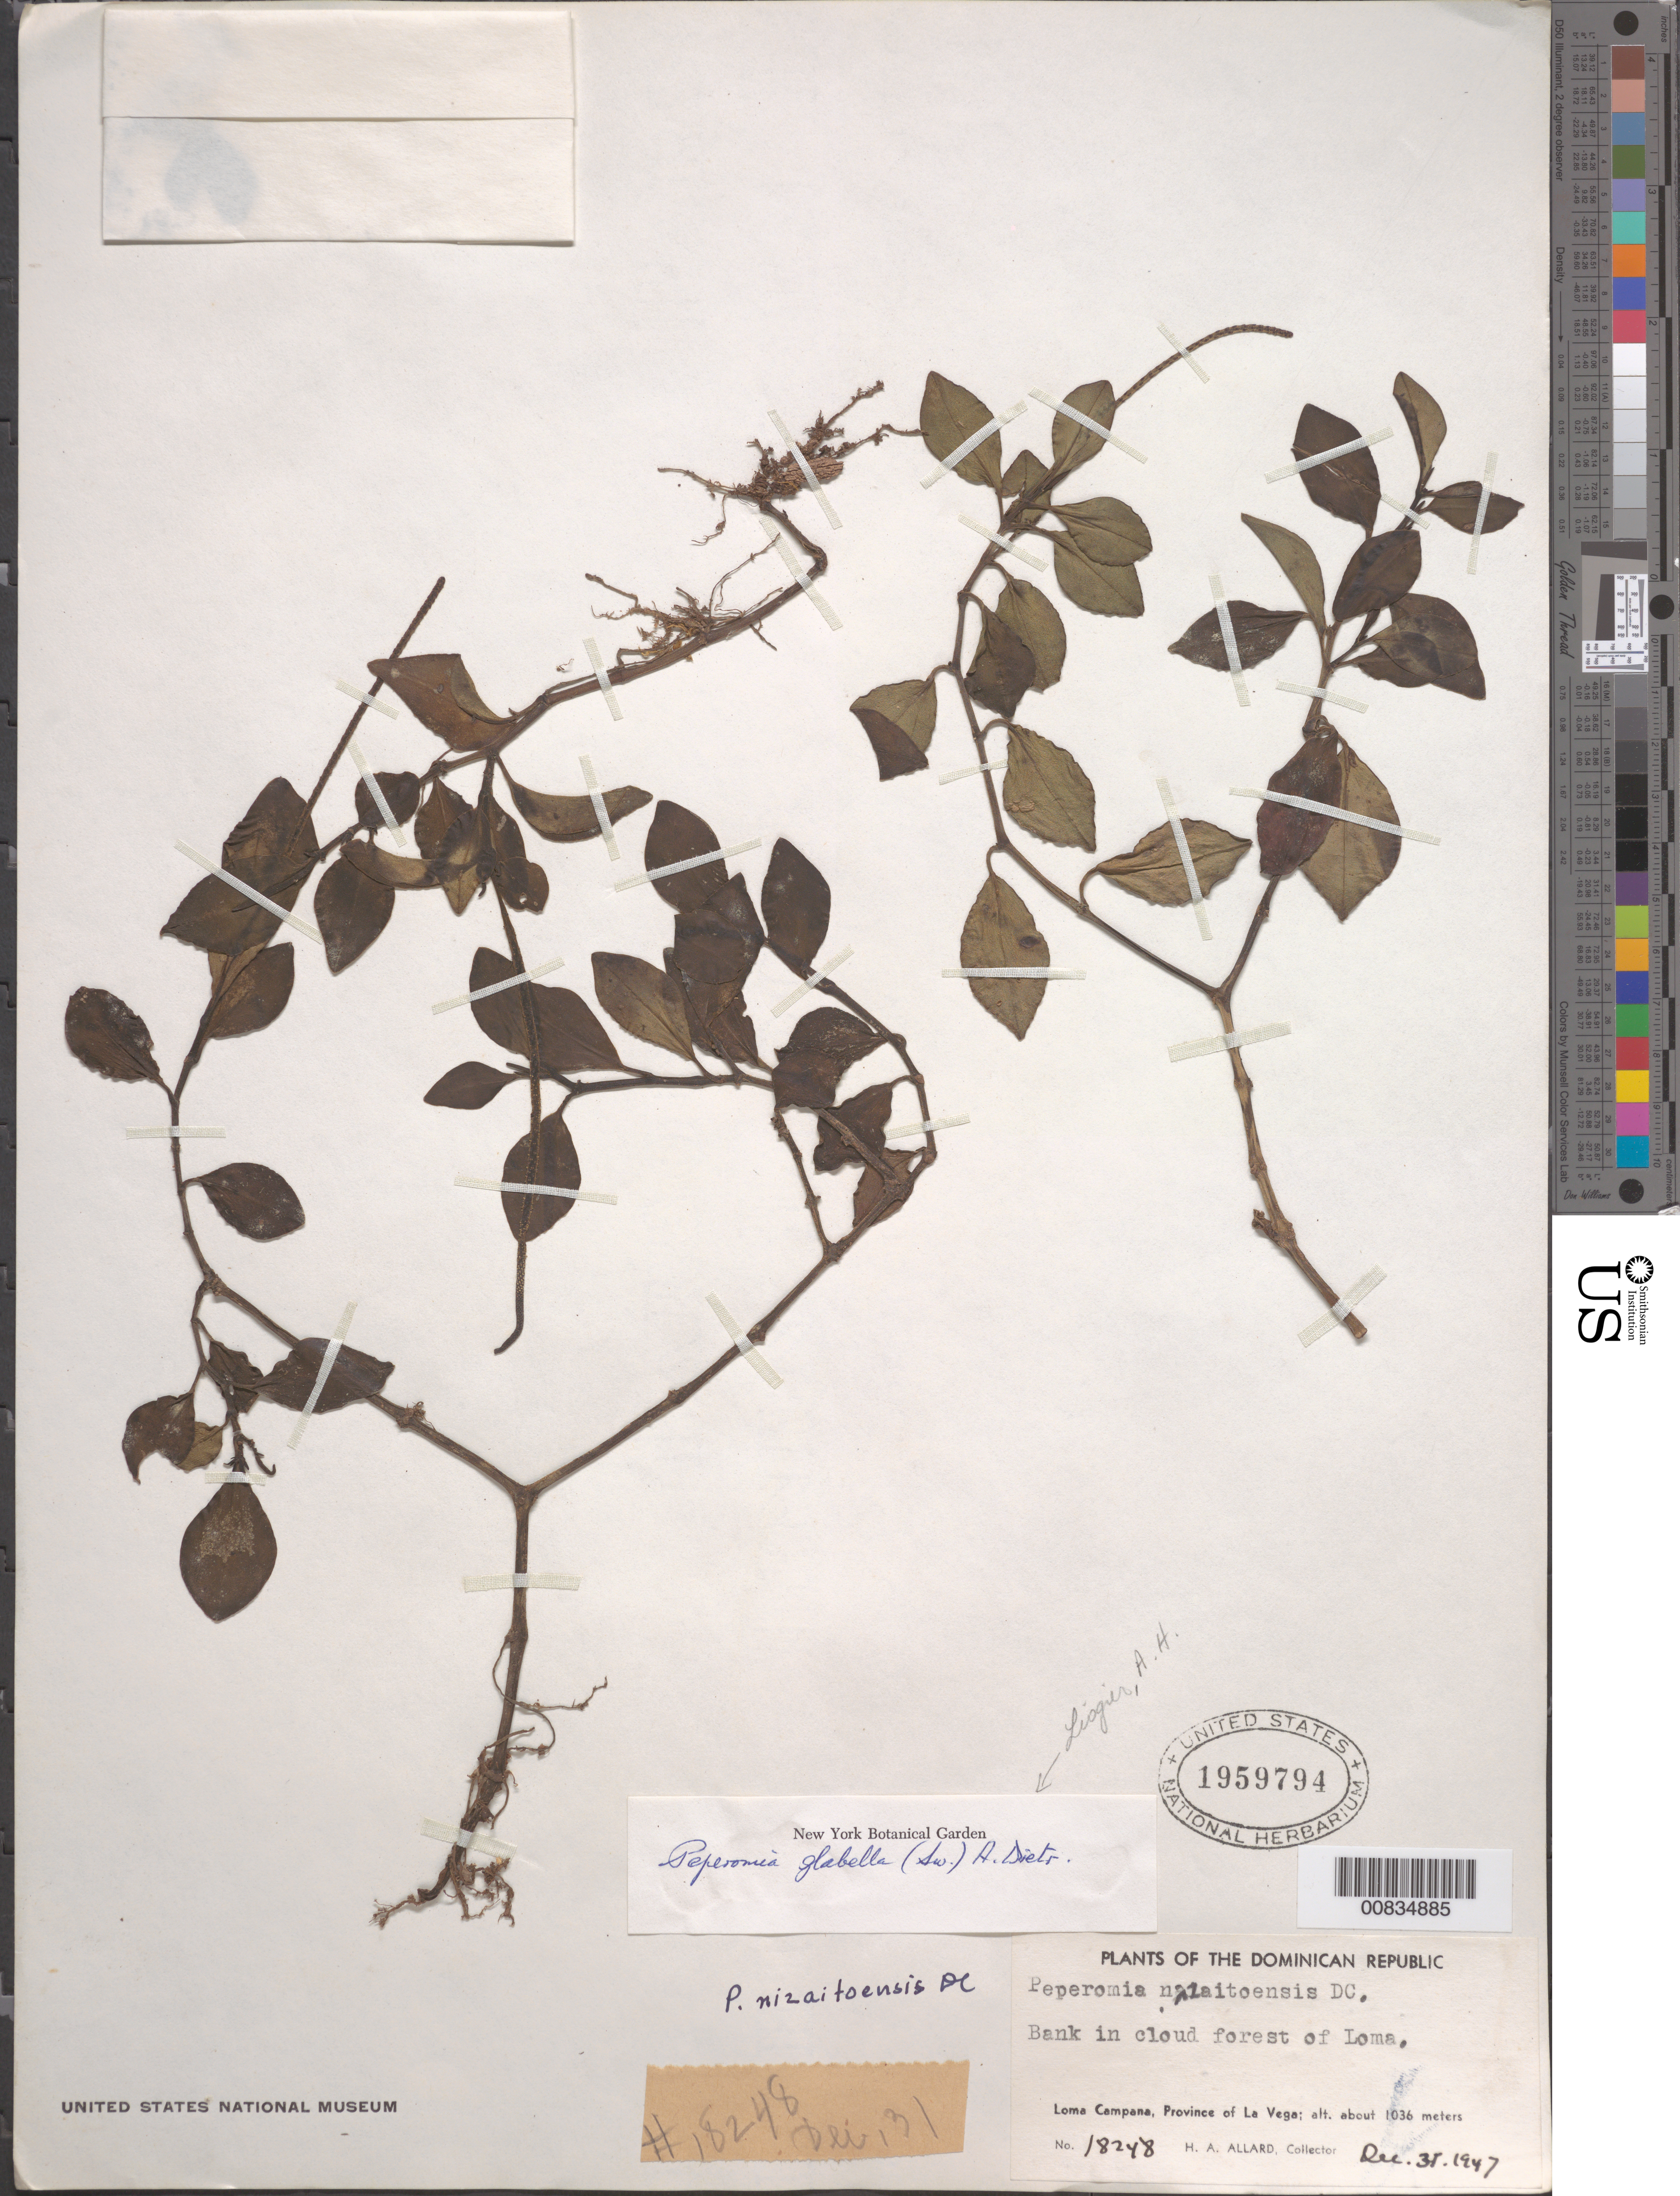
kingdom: Plantae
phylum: Tracheophyta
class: Magnoliopsida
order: Piperales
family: Piperaceae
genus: Peperomia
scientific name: Peperomia glabella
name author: (Sw.) A. Dietr.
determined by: Liogier, Alain H.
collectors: H. A. Allard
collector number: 18248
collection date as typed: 31 Dec 1947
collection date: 1947-12-31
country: Dominican Republic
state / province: La Vega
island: Hispaniola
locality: Loma Campana.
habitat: Bank in cloud forest.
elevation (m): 1036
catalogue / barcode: US 1959794